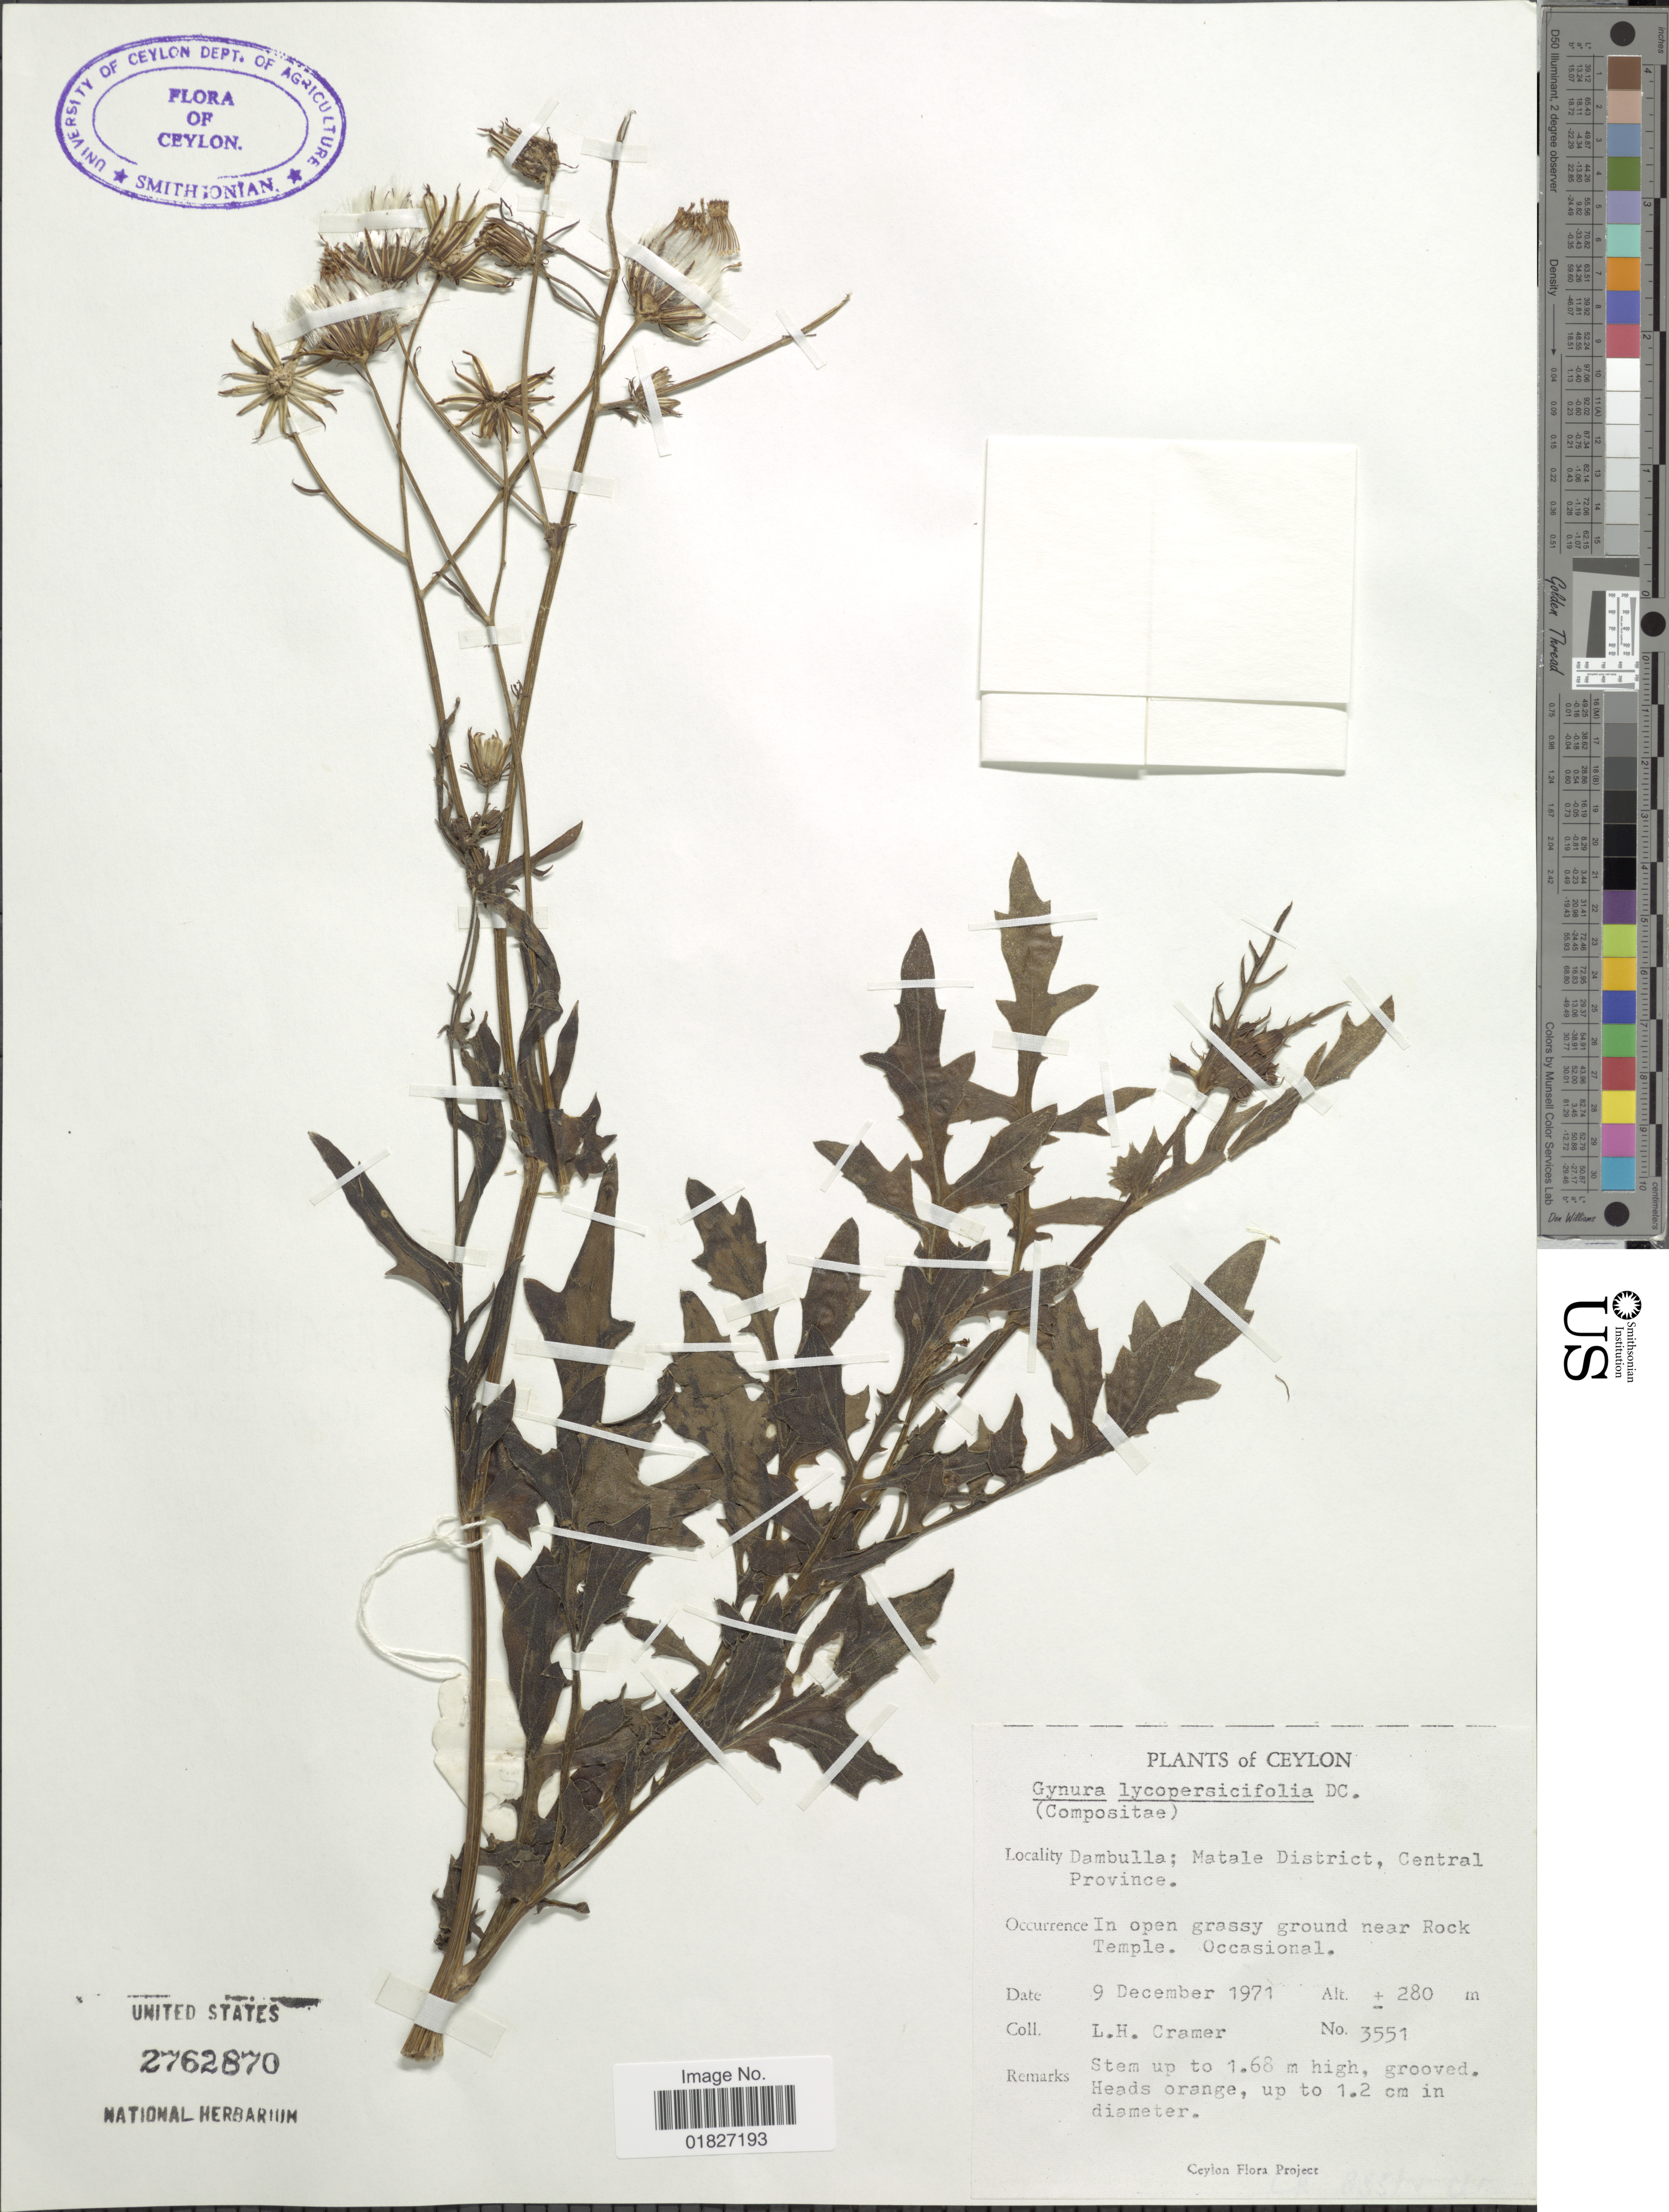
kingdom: Plantae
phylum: Tracheophyta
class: Magnoliopsida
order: Asterales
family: Asteraceae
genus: Gynura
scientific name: Gynura lycopersicifolia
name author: DC.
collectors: L. H. Cramer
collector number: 3551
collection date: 1971-12-09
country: Sri Lanka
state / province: Central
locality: Ceylon, Dambulla, Matale District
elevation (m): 280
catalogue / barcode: US 2762870